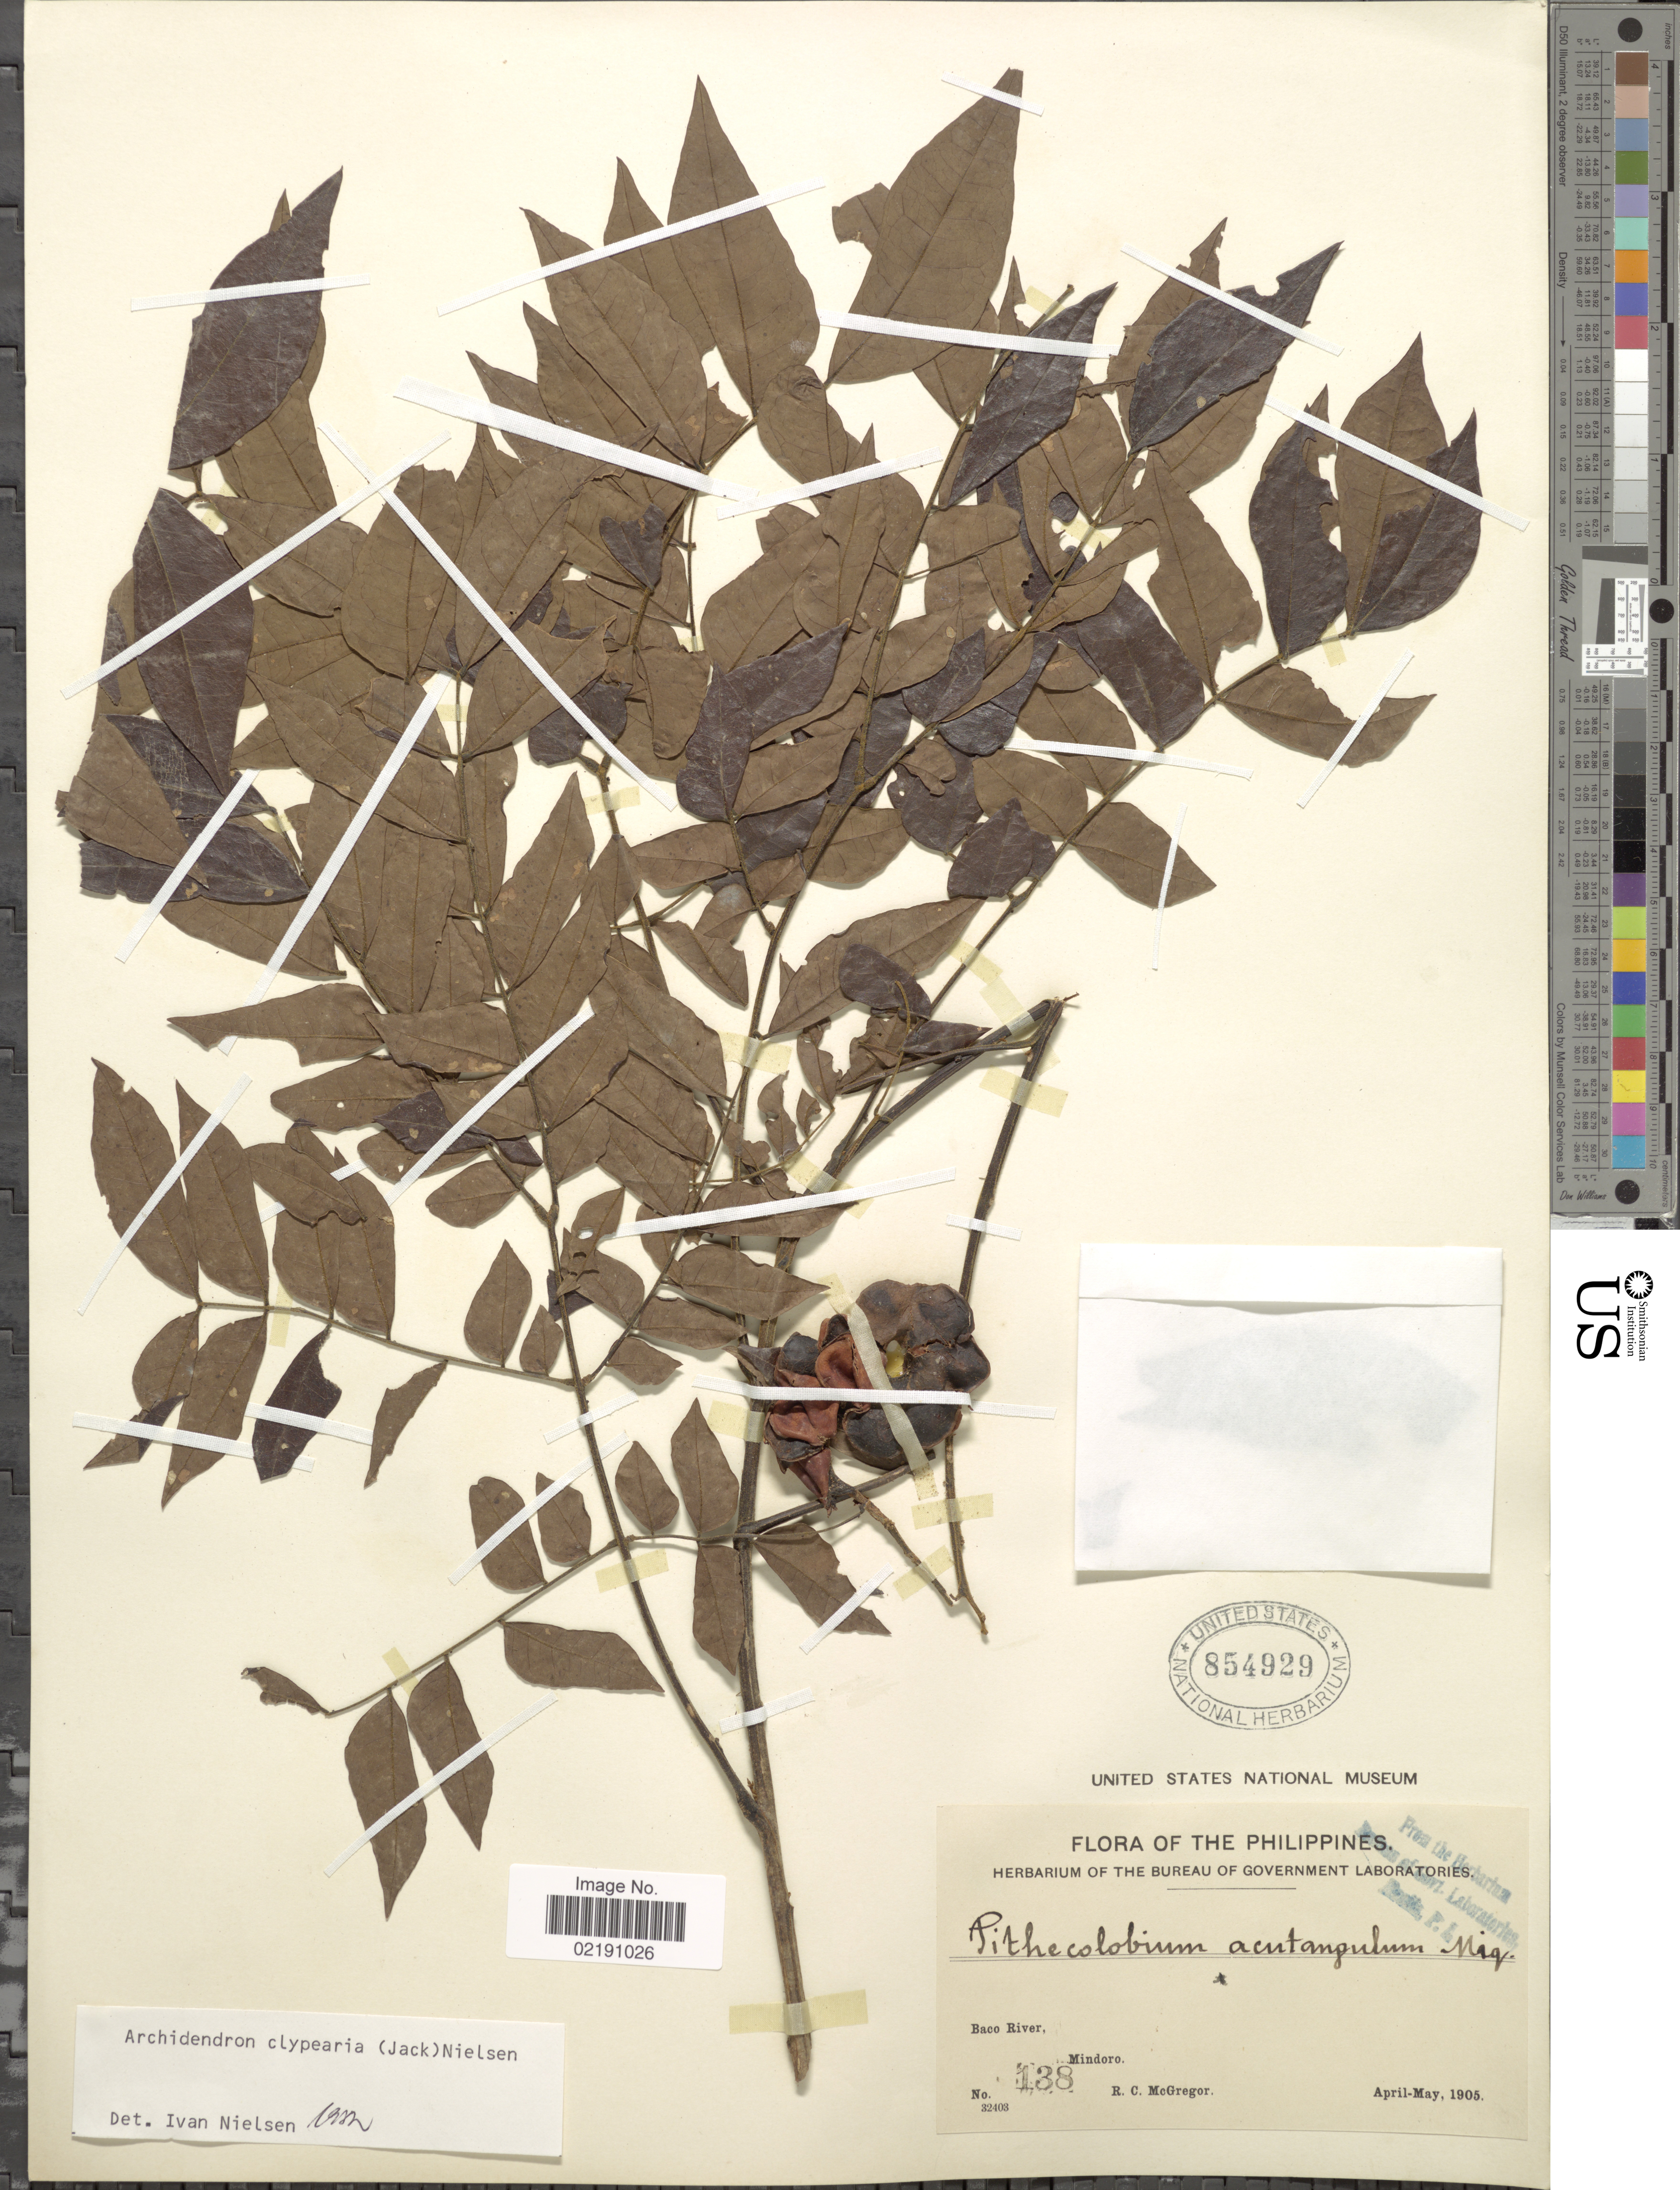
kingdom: Plantae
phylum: Tracheophyta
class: Magnoliopsida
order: Fabales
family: Fabaceae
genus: Archidendron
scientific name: Archidendron clypearia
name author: (Jack) I.C. Nielsen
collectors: R. C. McGregor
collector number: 138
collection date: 1905-04/1905-05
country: Philippines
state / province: Mimaropa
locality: Baco River, Mindoro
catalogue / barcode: US 854929